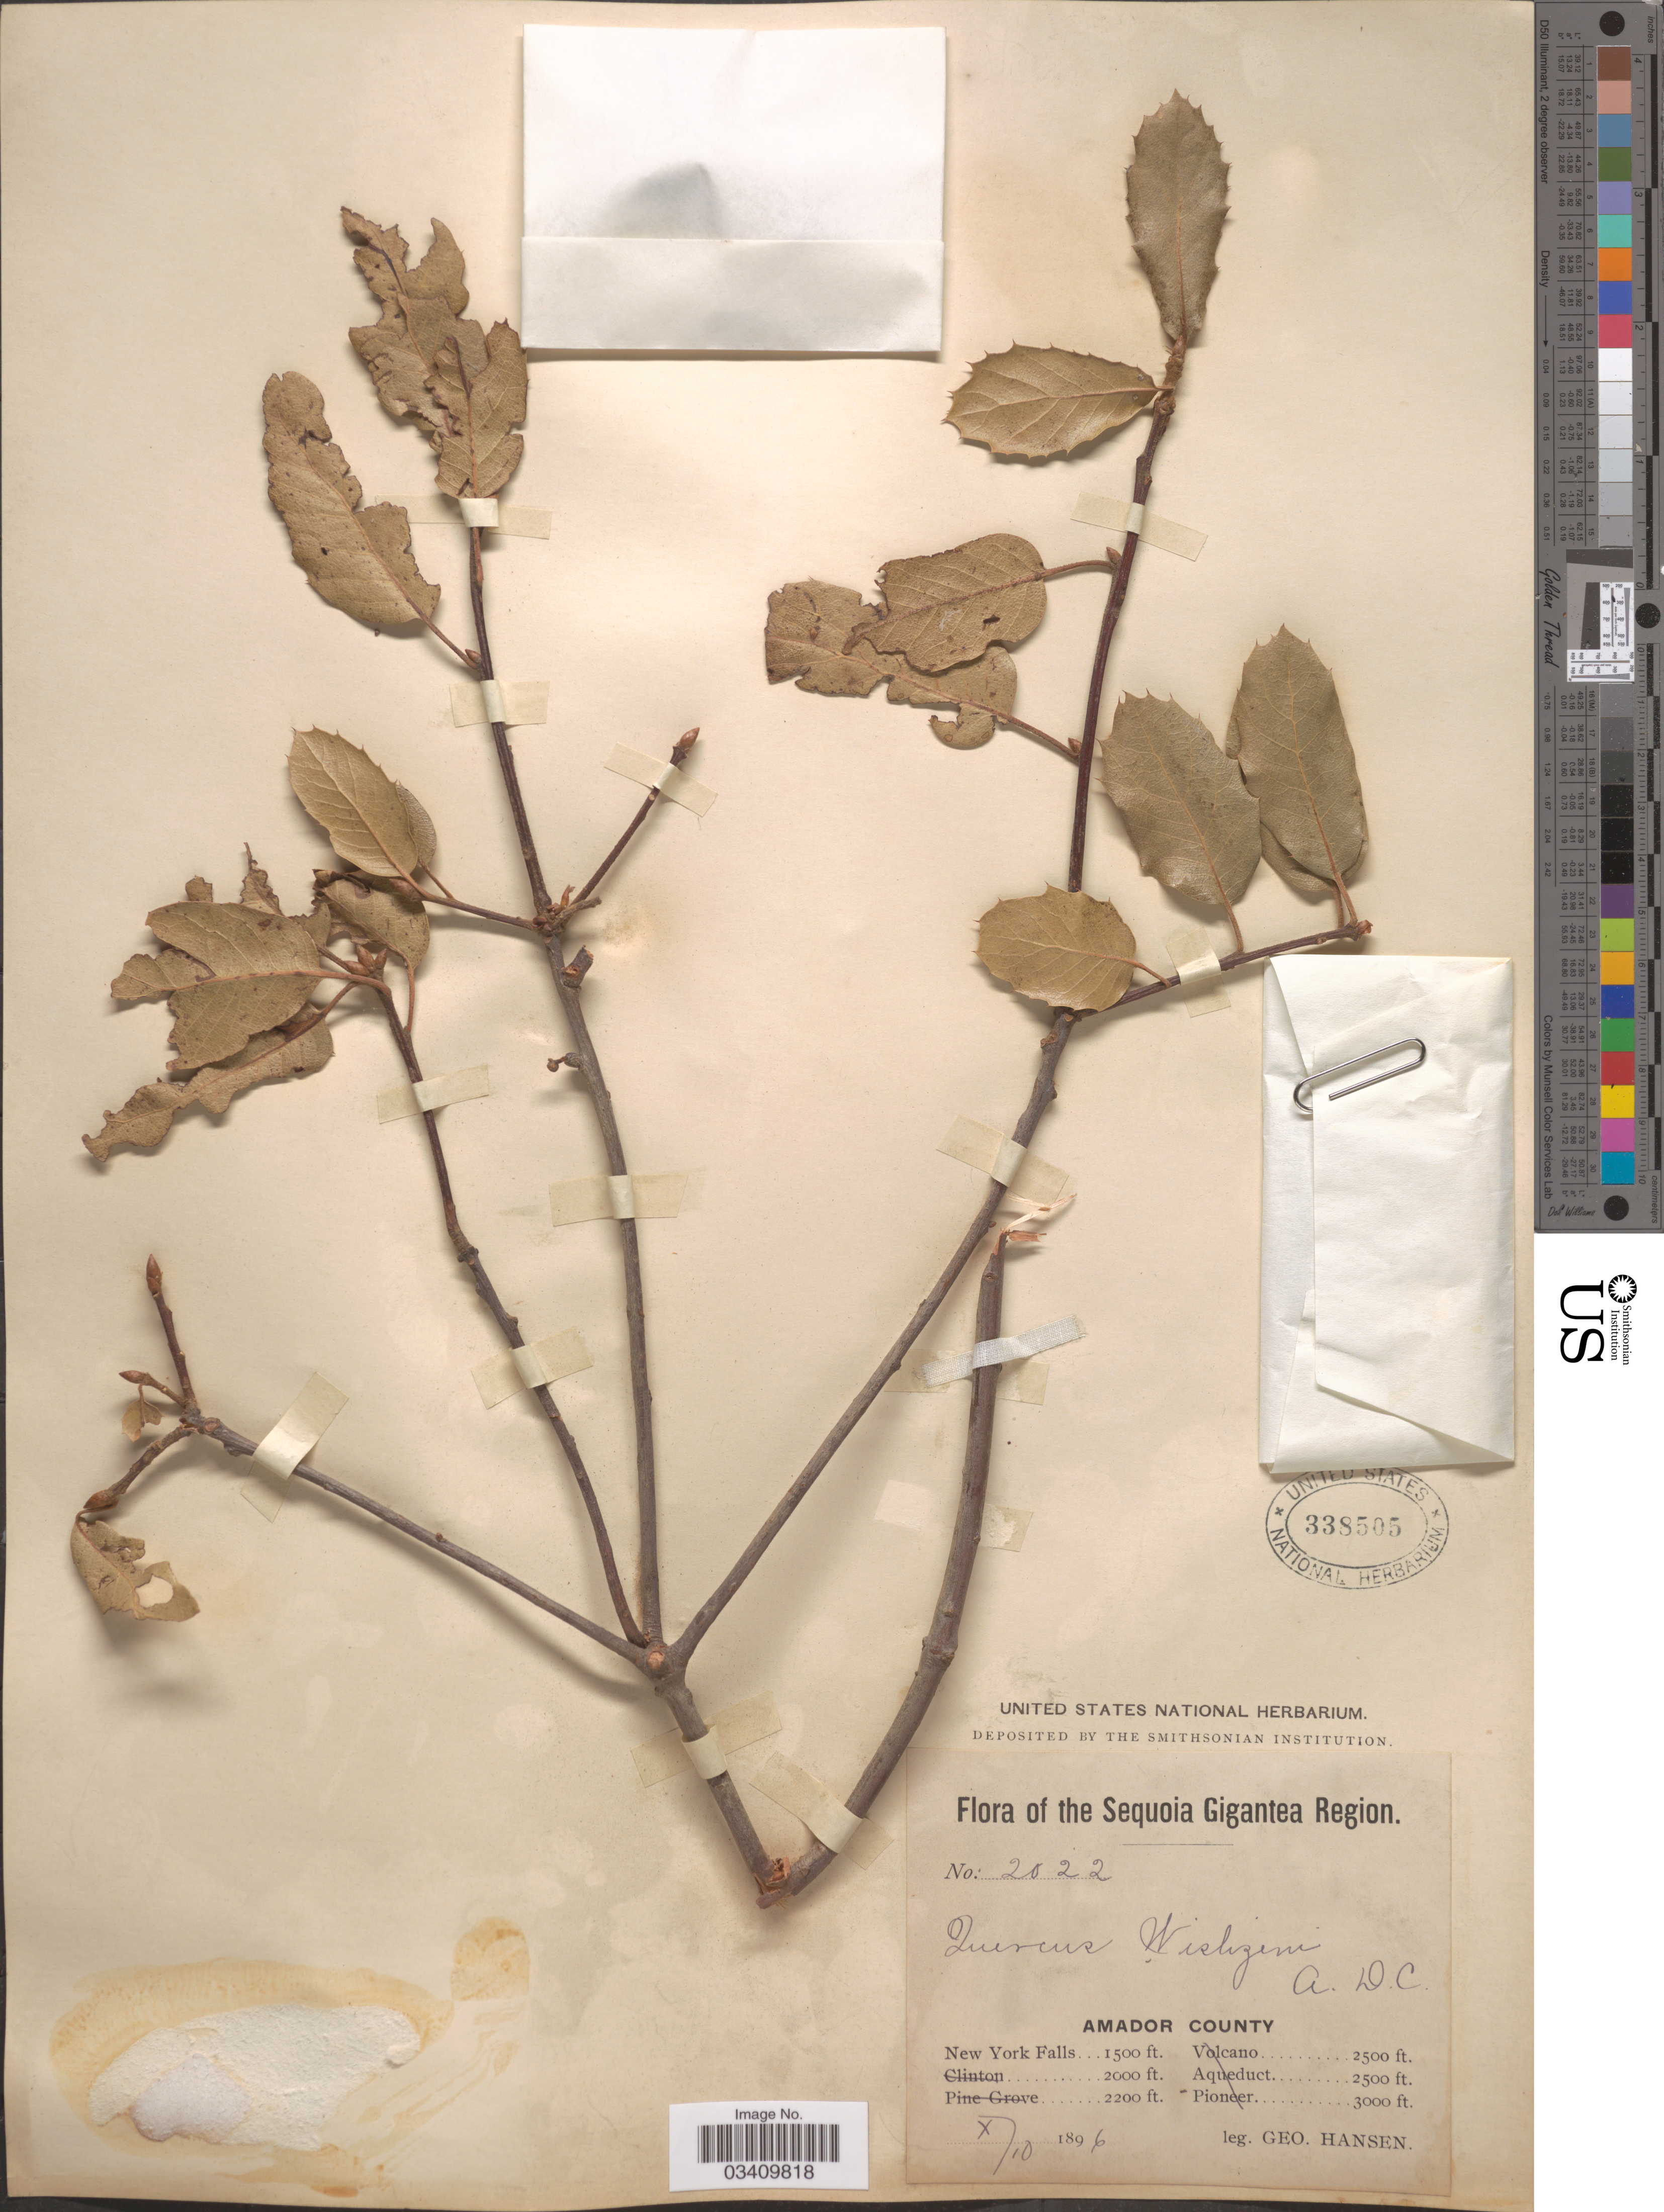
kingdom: Plantae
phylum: Tracheophyta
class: Magnoliopsida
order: Fagales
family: Fagaceae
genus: Quercus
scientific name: Quercus wislizeni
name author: A. DC.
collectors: G. Hansen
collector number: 2022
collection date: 1896-10-10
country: United States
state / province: California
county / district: Amador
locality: Sequoia Gigantea Region. Amador County. New York Falls.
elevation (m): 457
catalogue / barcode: US 338505